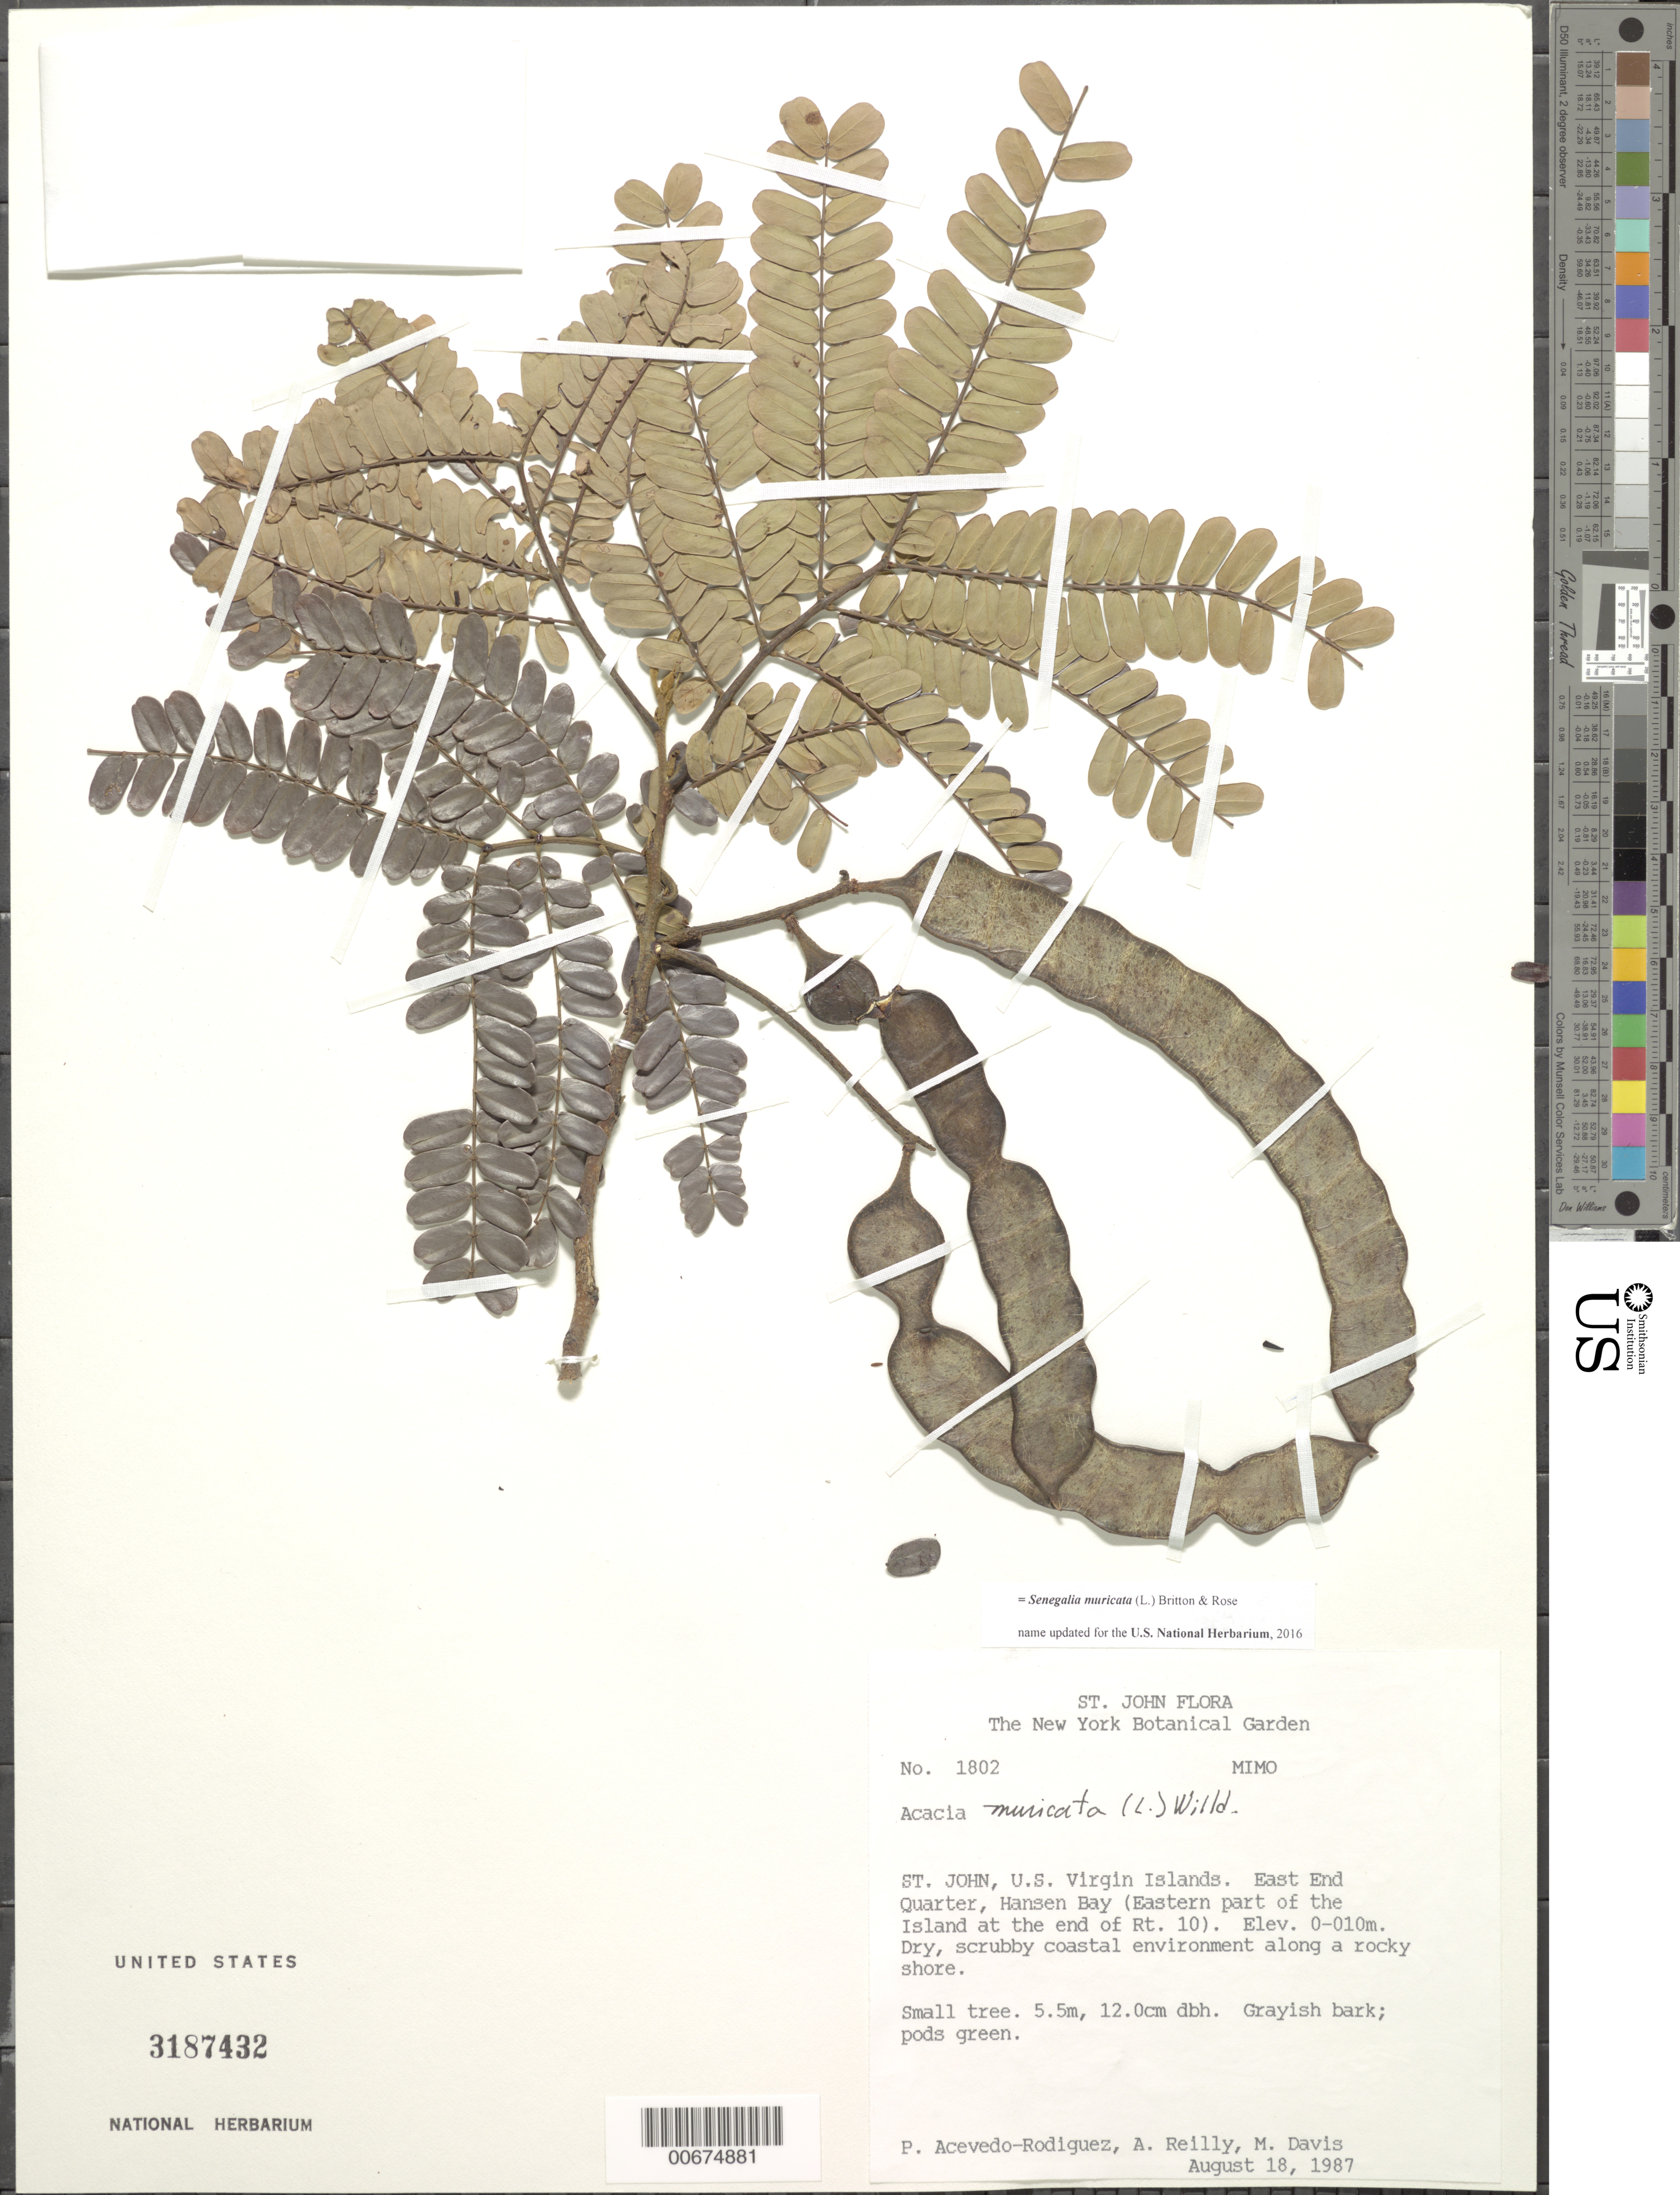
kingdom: Plantae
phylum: Tracheophyta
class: Magnoliopsida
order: Fabales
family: Fabaceae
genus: Parasenegalia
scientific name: Parasenegalia muricata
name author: (L.) Seigler & Ebinger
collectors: P. Acevedo-Rodr., A. Reilly & M. Davis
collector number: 1802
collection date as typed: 18 Aug 1987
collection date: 1987-08-18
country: U.S. Virgin Islands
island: St. John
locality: East End Quarter; Hansen Bay (Eastern part of the Island at the end of Rt. 10)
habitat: Dry, scrubby coastal environment along a rocky shore.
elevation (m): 0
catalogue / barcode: US 3187432